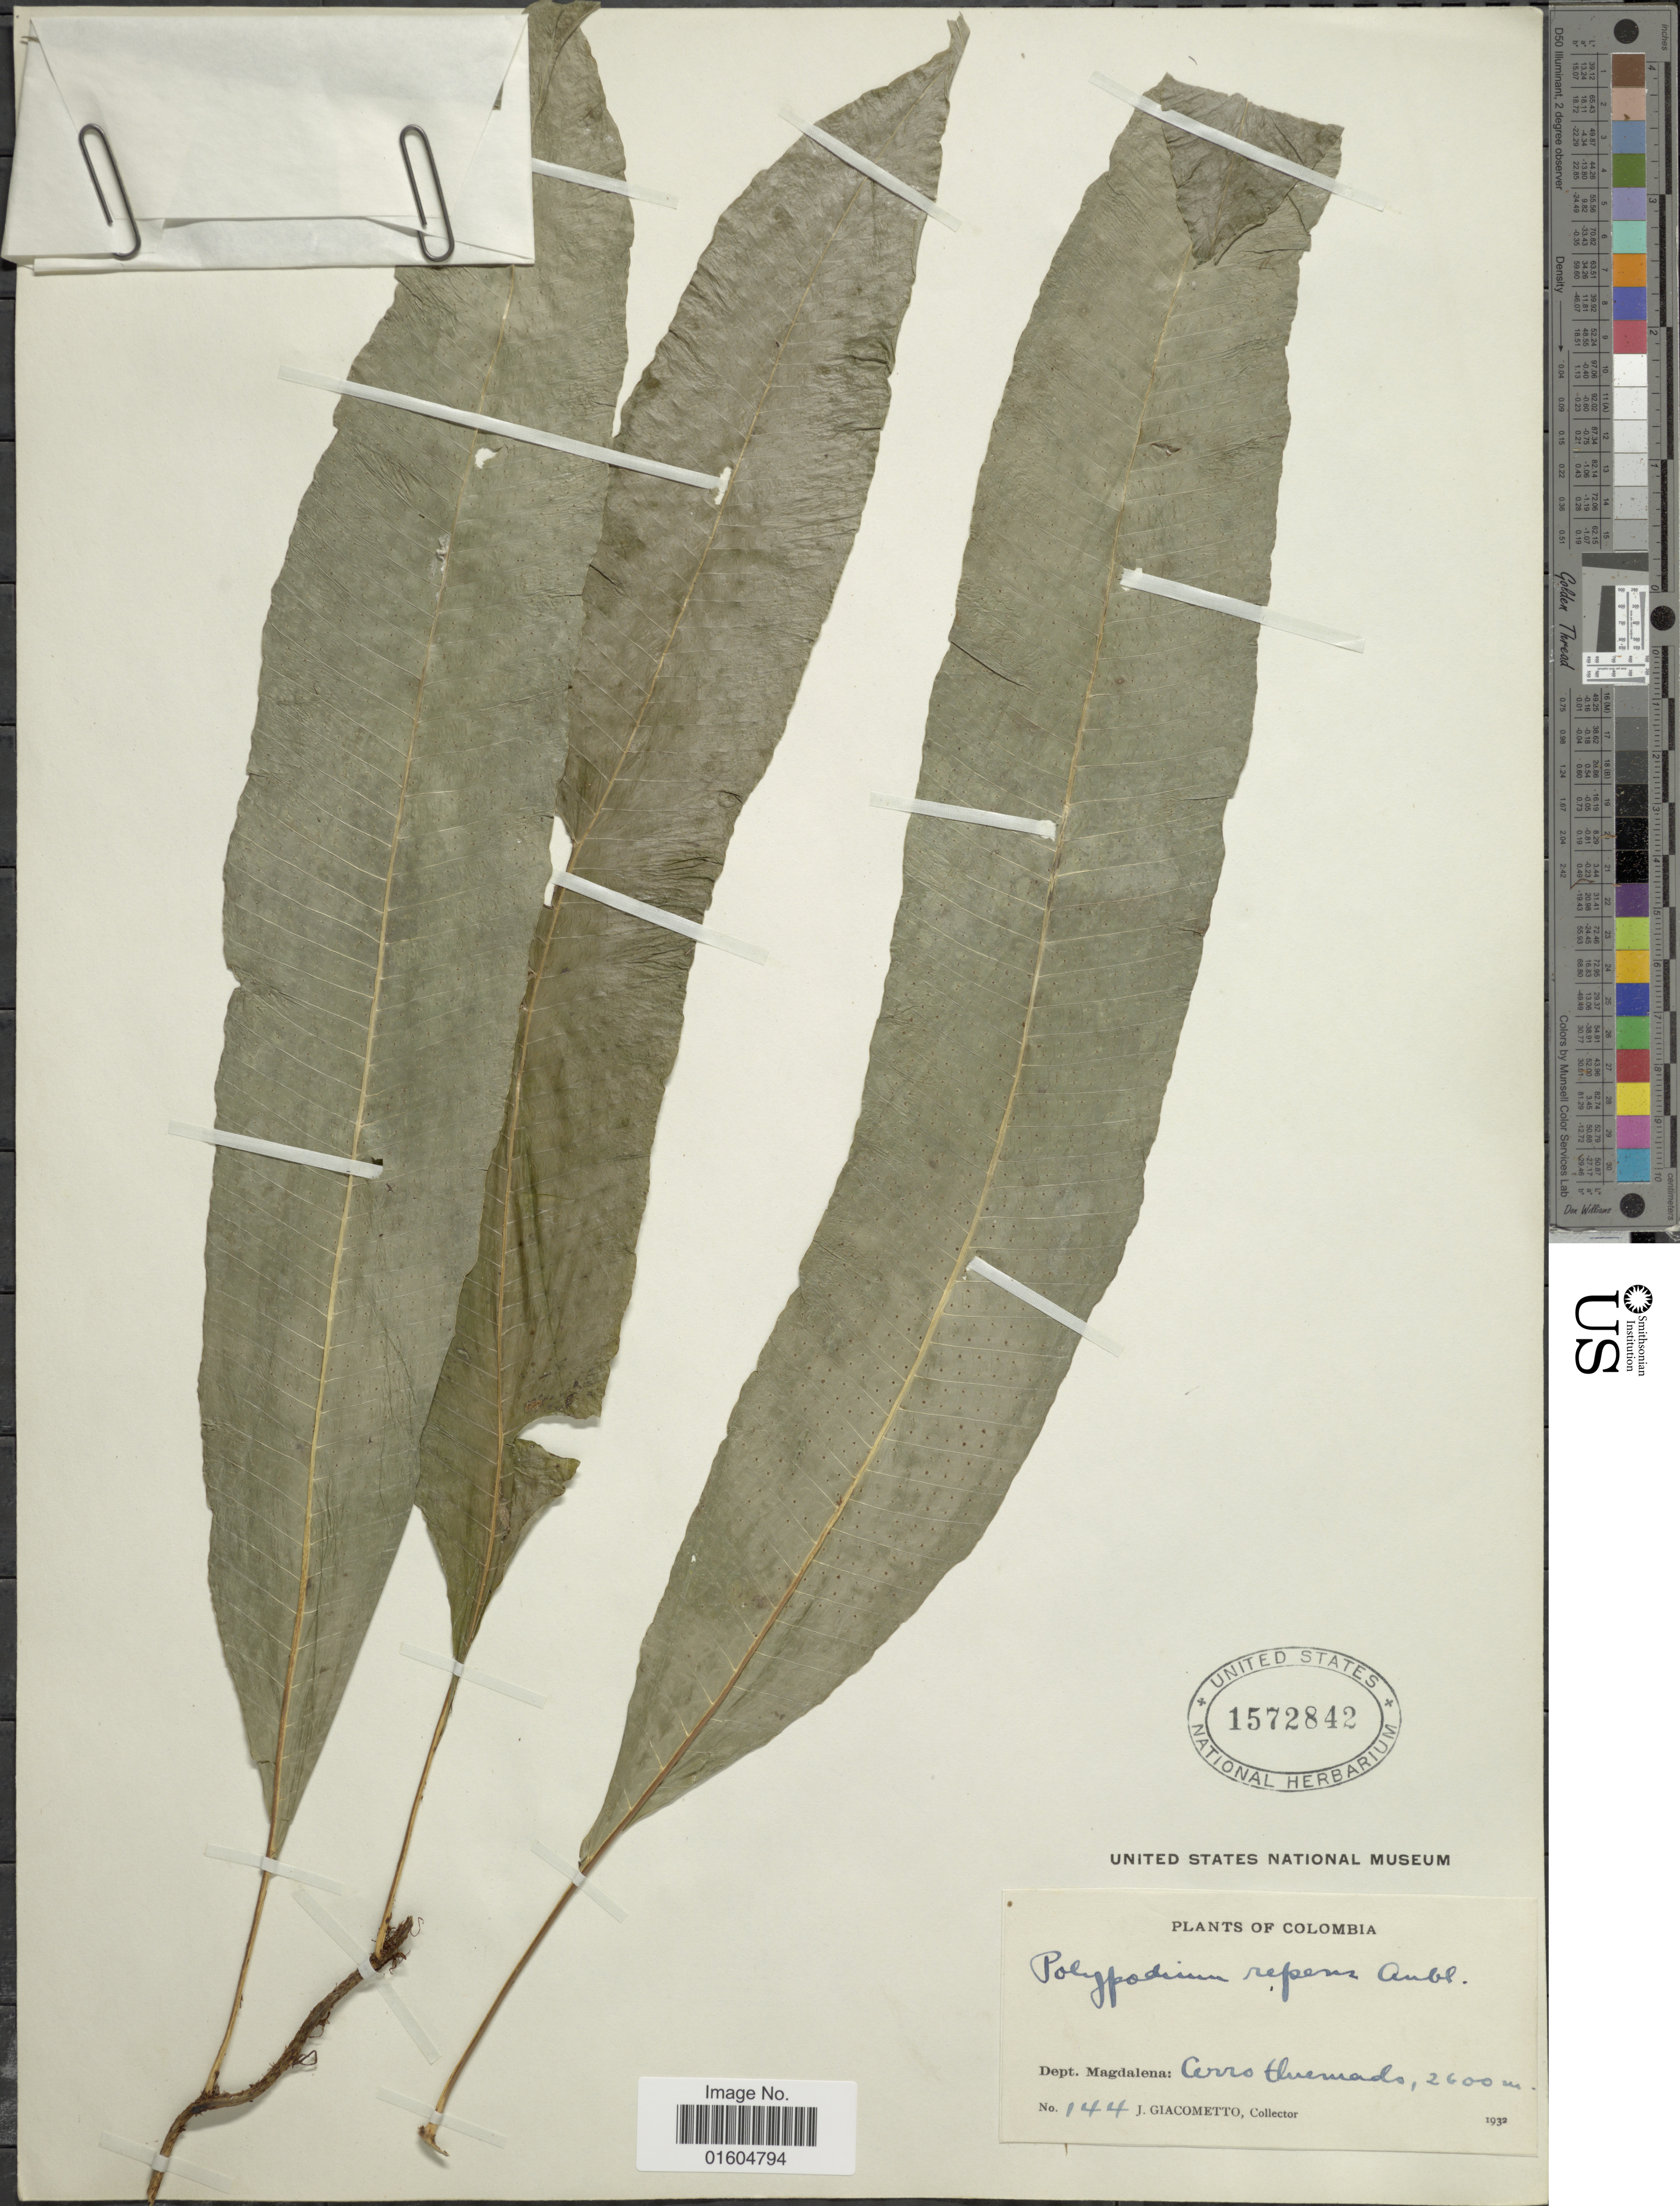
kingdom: Plantae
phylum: Tracheophyta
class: Polypodiopsida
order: Polypodiales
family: Polypodiaceae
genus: Campyloneurum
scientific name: Campyloneurum repens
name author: (Aubl.) C. Presl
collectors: J. Giacometto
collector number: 144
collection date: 1932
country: Colombia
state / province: Magdalena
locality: Colombia. Dept. Magdalena: Cerro Quemado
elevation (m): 2600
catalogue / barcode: US 1572842